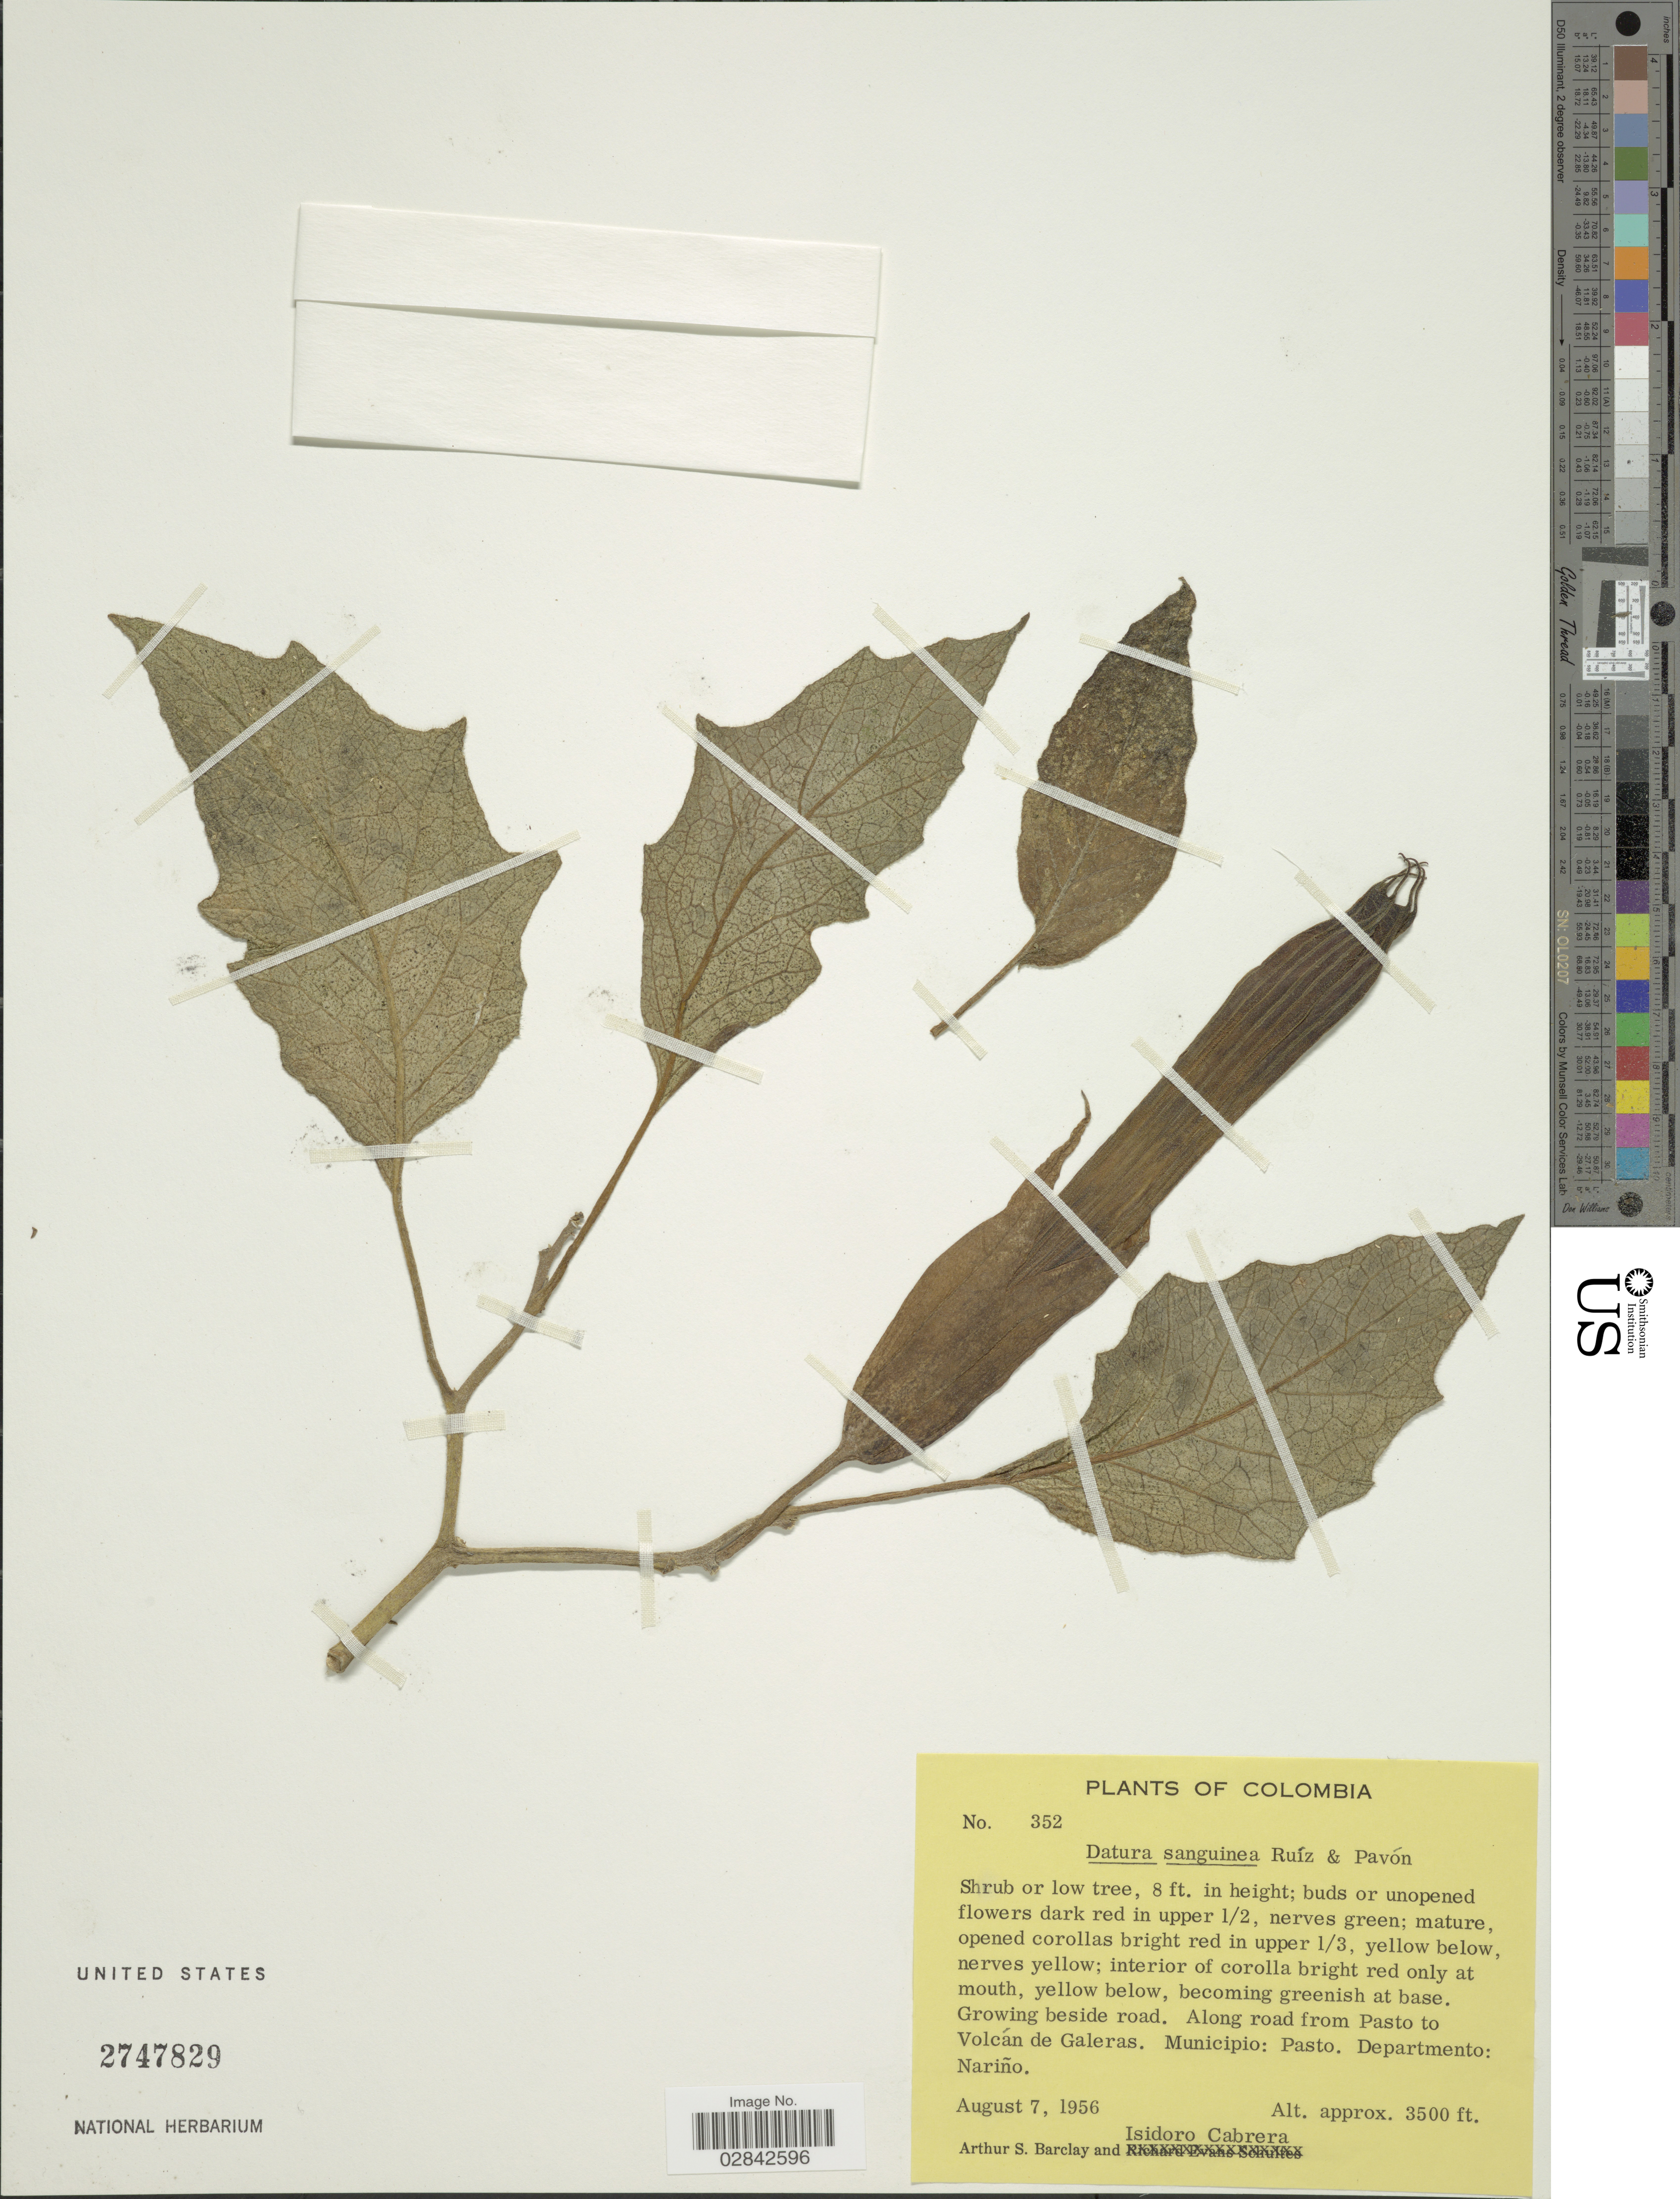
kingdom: Plantae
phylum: Tracheophyta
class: Magnoliopsida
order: Solanales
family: Solanaceae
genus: Brugmansia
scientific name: Brugmansia sanguinea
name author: (Ruiz & Pav.) D. Don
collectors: I. Cabrera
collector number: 352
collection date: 1956-08-07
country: Colombia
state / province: Nariño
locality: Along road from Pasto to Volcán de Galeras. Municipio: Pasto. Departamento: Nariño.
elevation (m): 1067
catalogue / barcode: US 2747829